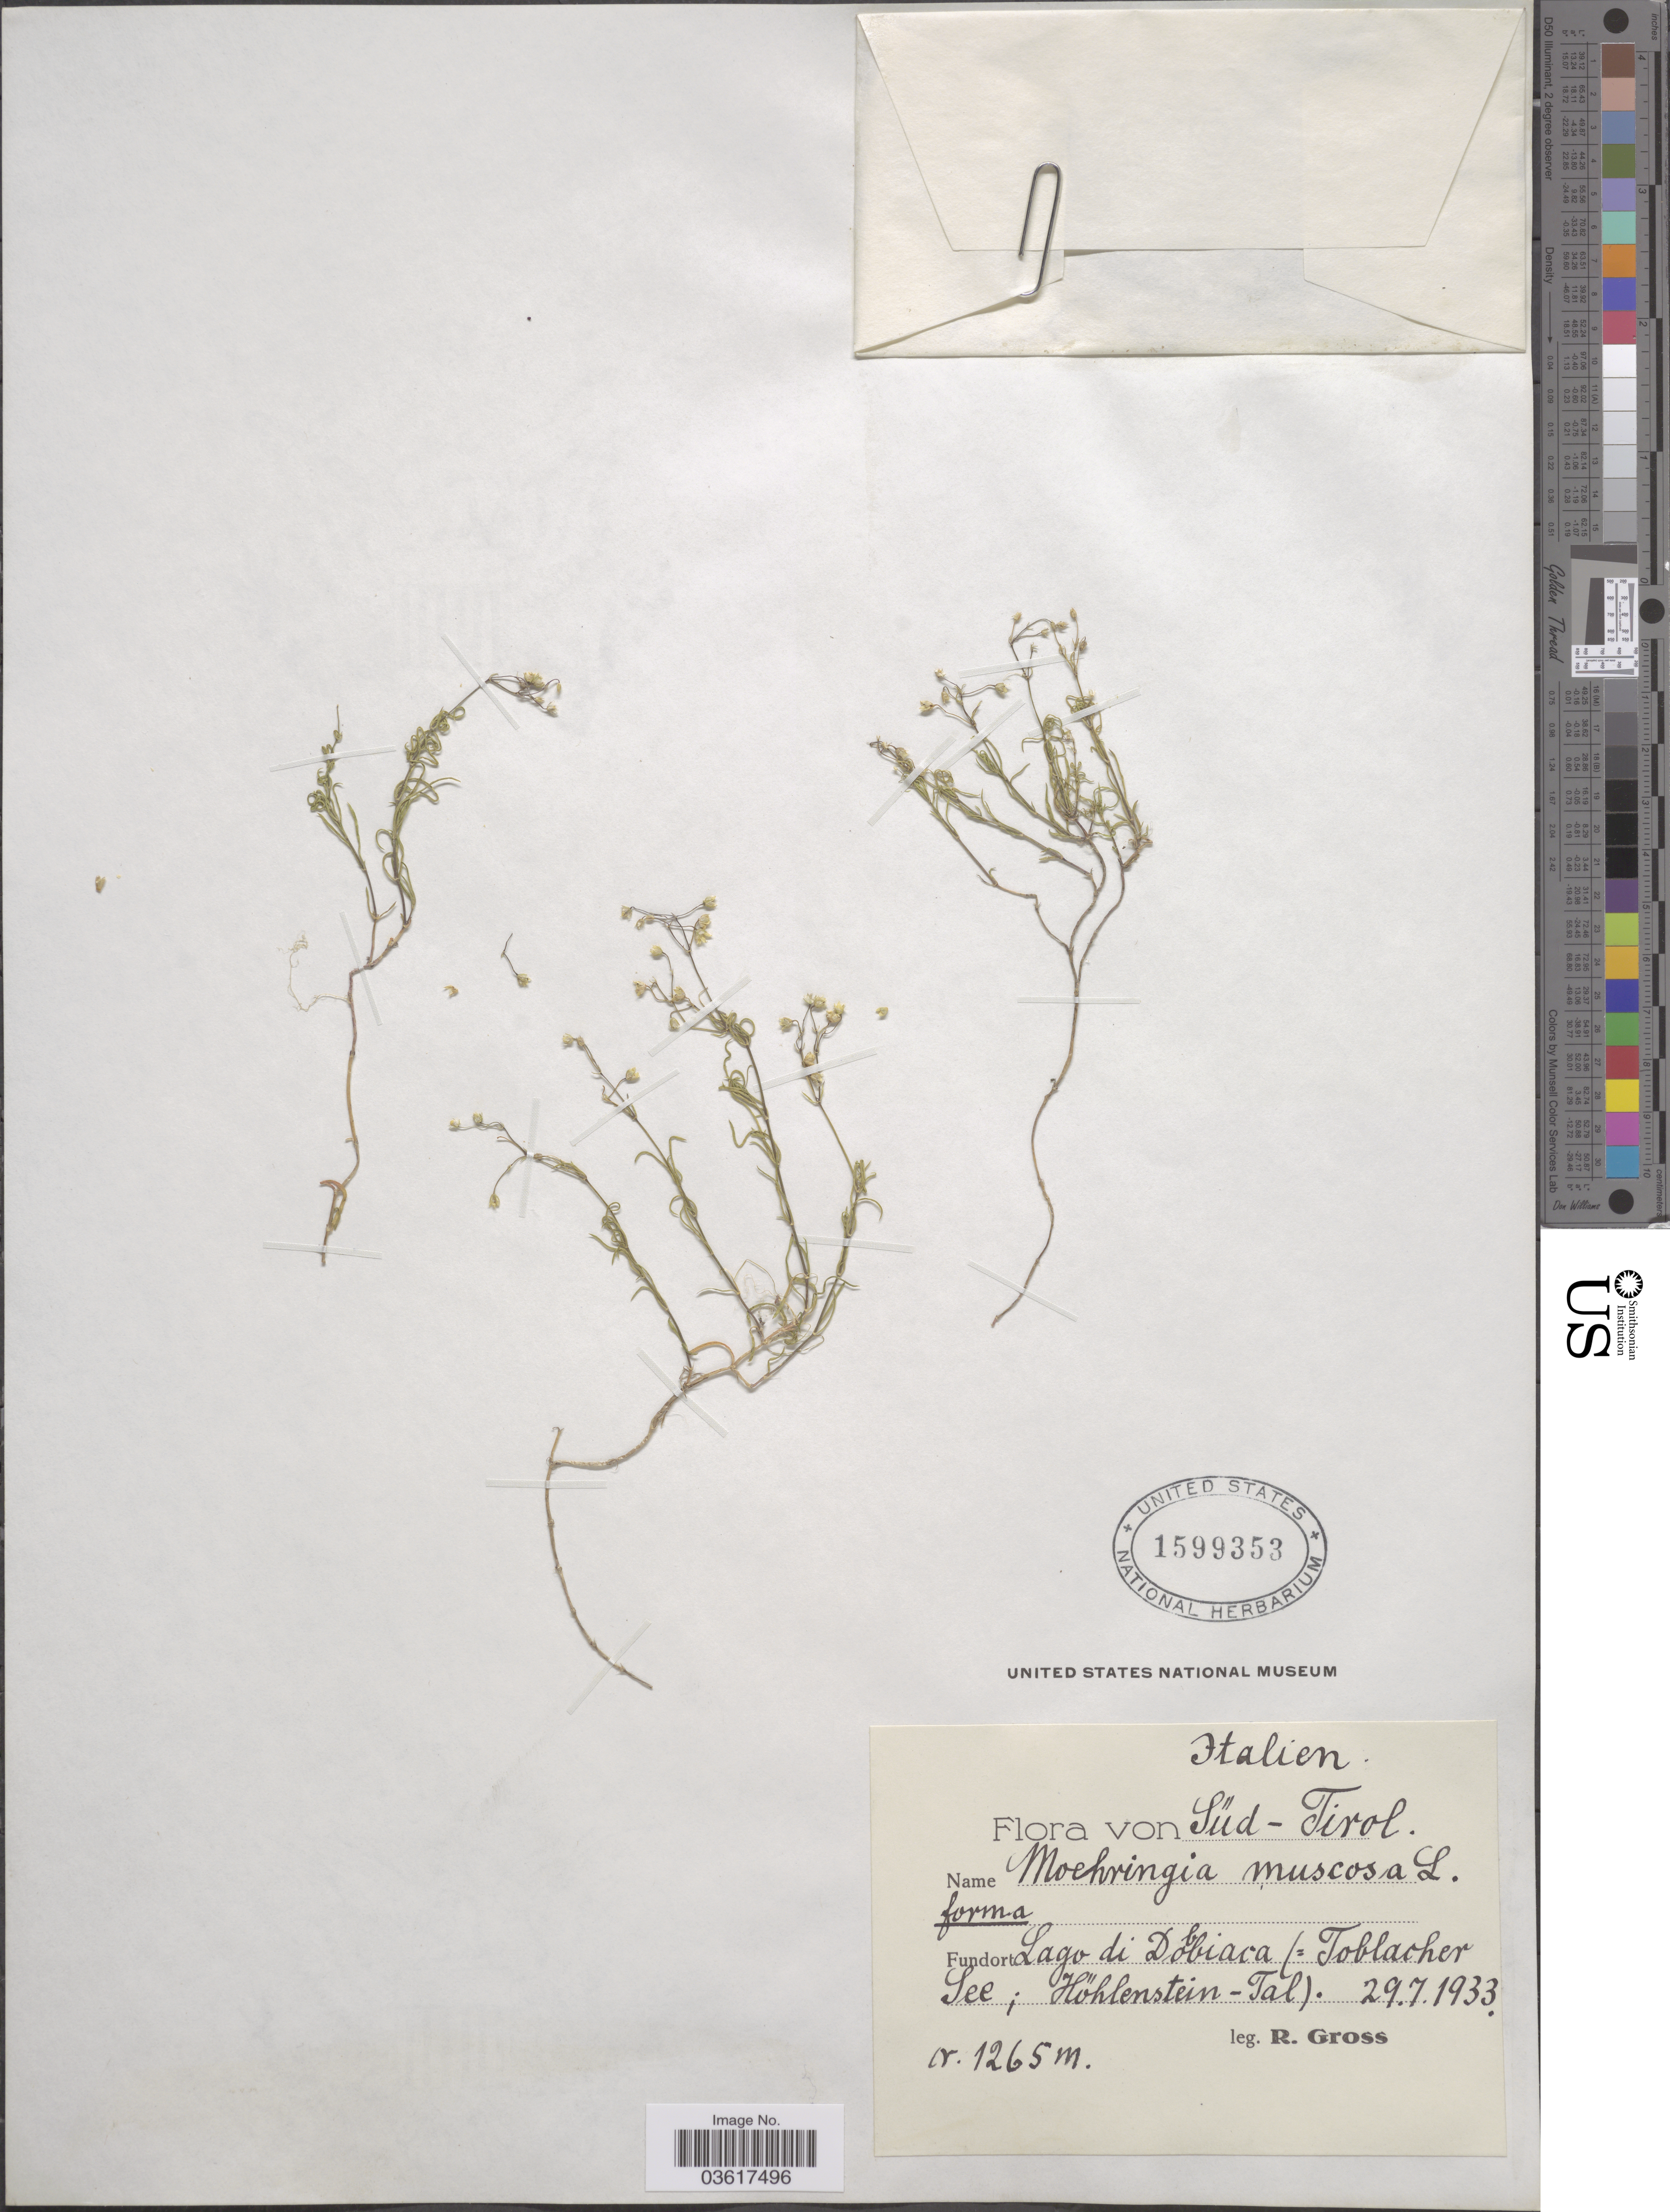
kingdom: Plantae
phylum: Tracheophyta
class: Magnoliopsida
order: Caryophyllales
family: Caryophyllaceae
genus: Moehringia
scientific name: Moehringia muscosa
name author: L.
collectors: R. Gross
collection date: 1933-07-29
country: Italy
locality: Italien. Süd-Tirol. Fundort Lago di Dobbiaca (=Toblacher See; Höhlenstein-Tal).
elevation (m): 1265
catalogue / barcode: US 1599353